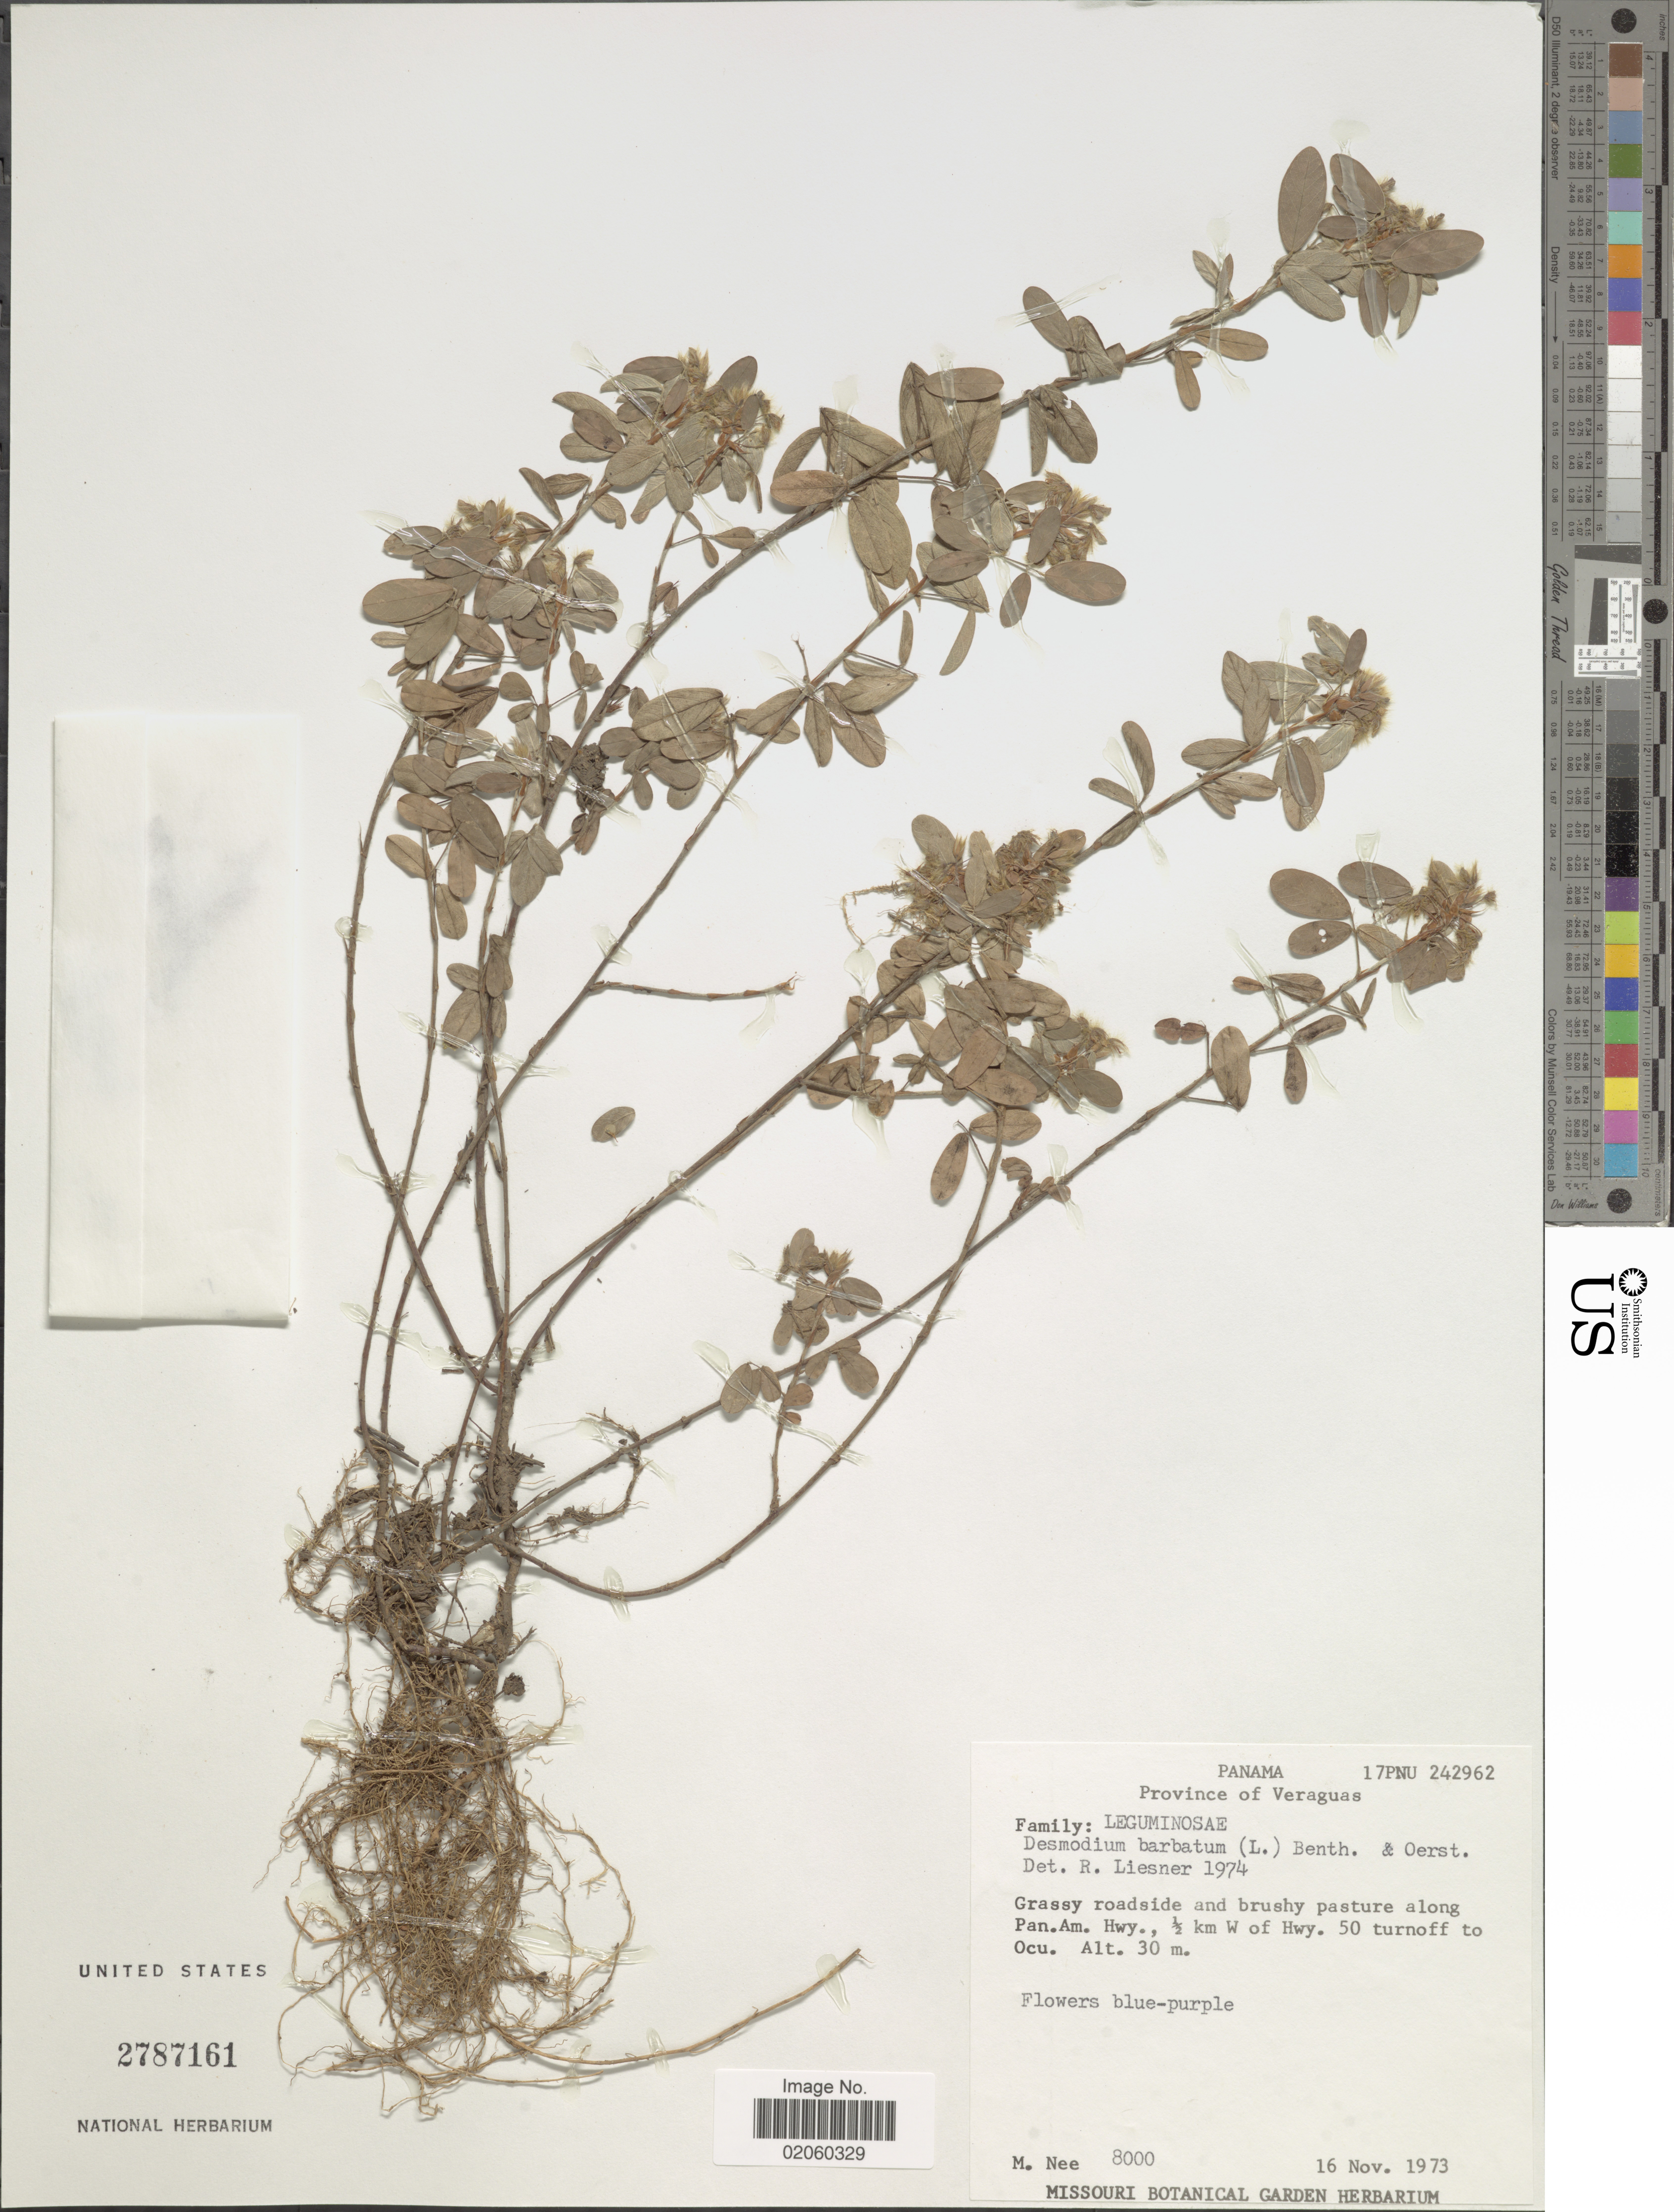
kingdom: Plantae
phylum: Tracheophyta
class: Magnoliopsida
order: Fabales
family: Fabaceae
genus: Grona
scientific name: Grona barbata var. barbata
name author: (L.) H. Ohashi & K. Ohashi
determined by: Strong, Mark T., (BOT), Smithsonian Institution - National Museum of Natural History (UNITED STATES)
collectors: M. Nee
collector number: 8000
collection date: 1973-11-16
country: Panama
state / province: Veraguas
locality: Along Pan.Am. Hwy., 1/2 km W of Hwy. 50 turnoff to Ocu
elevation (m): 30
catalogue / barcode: US 2787161